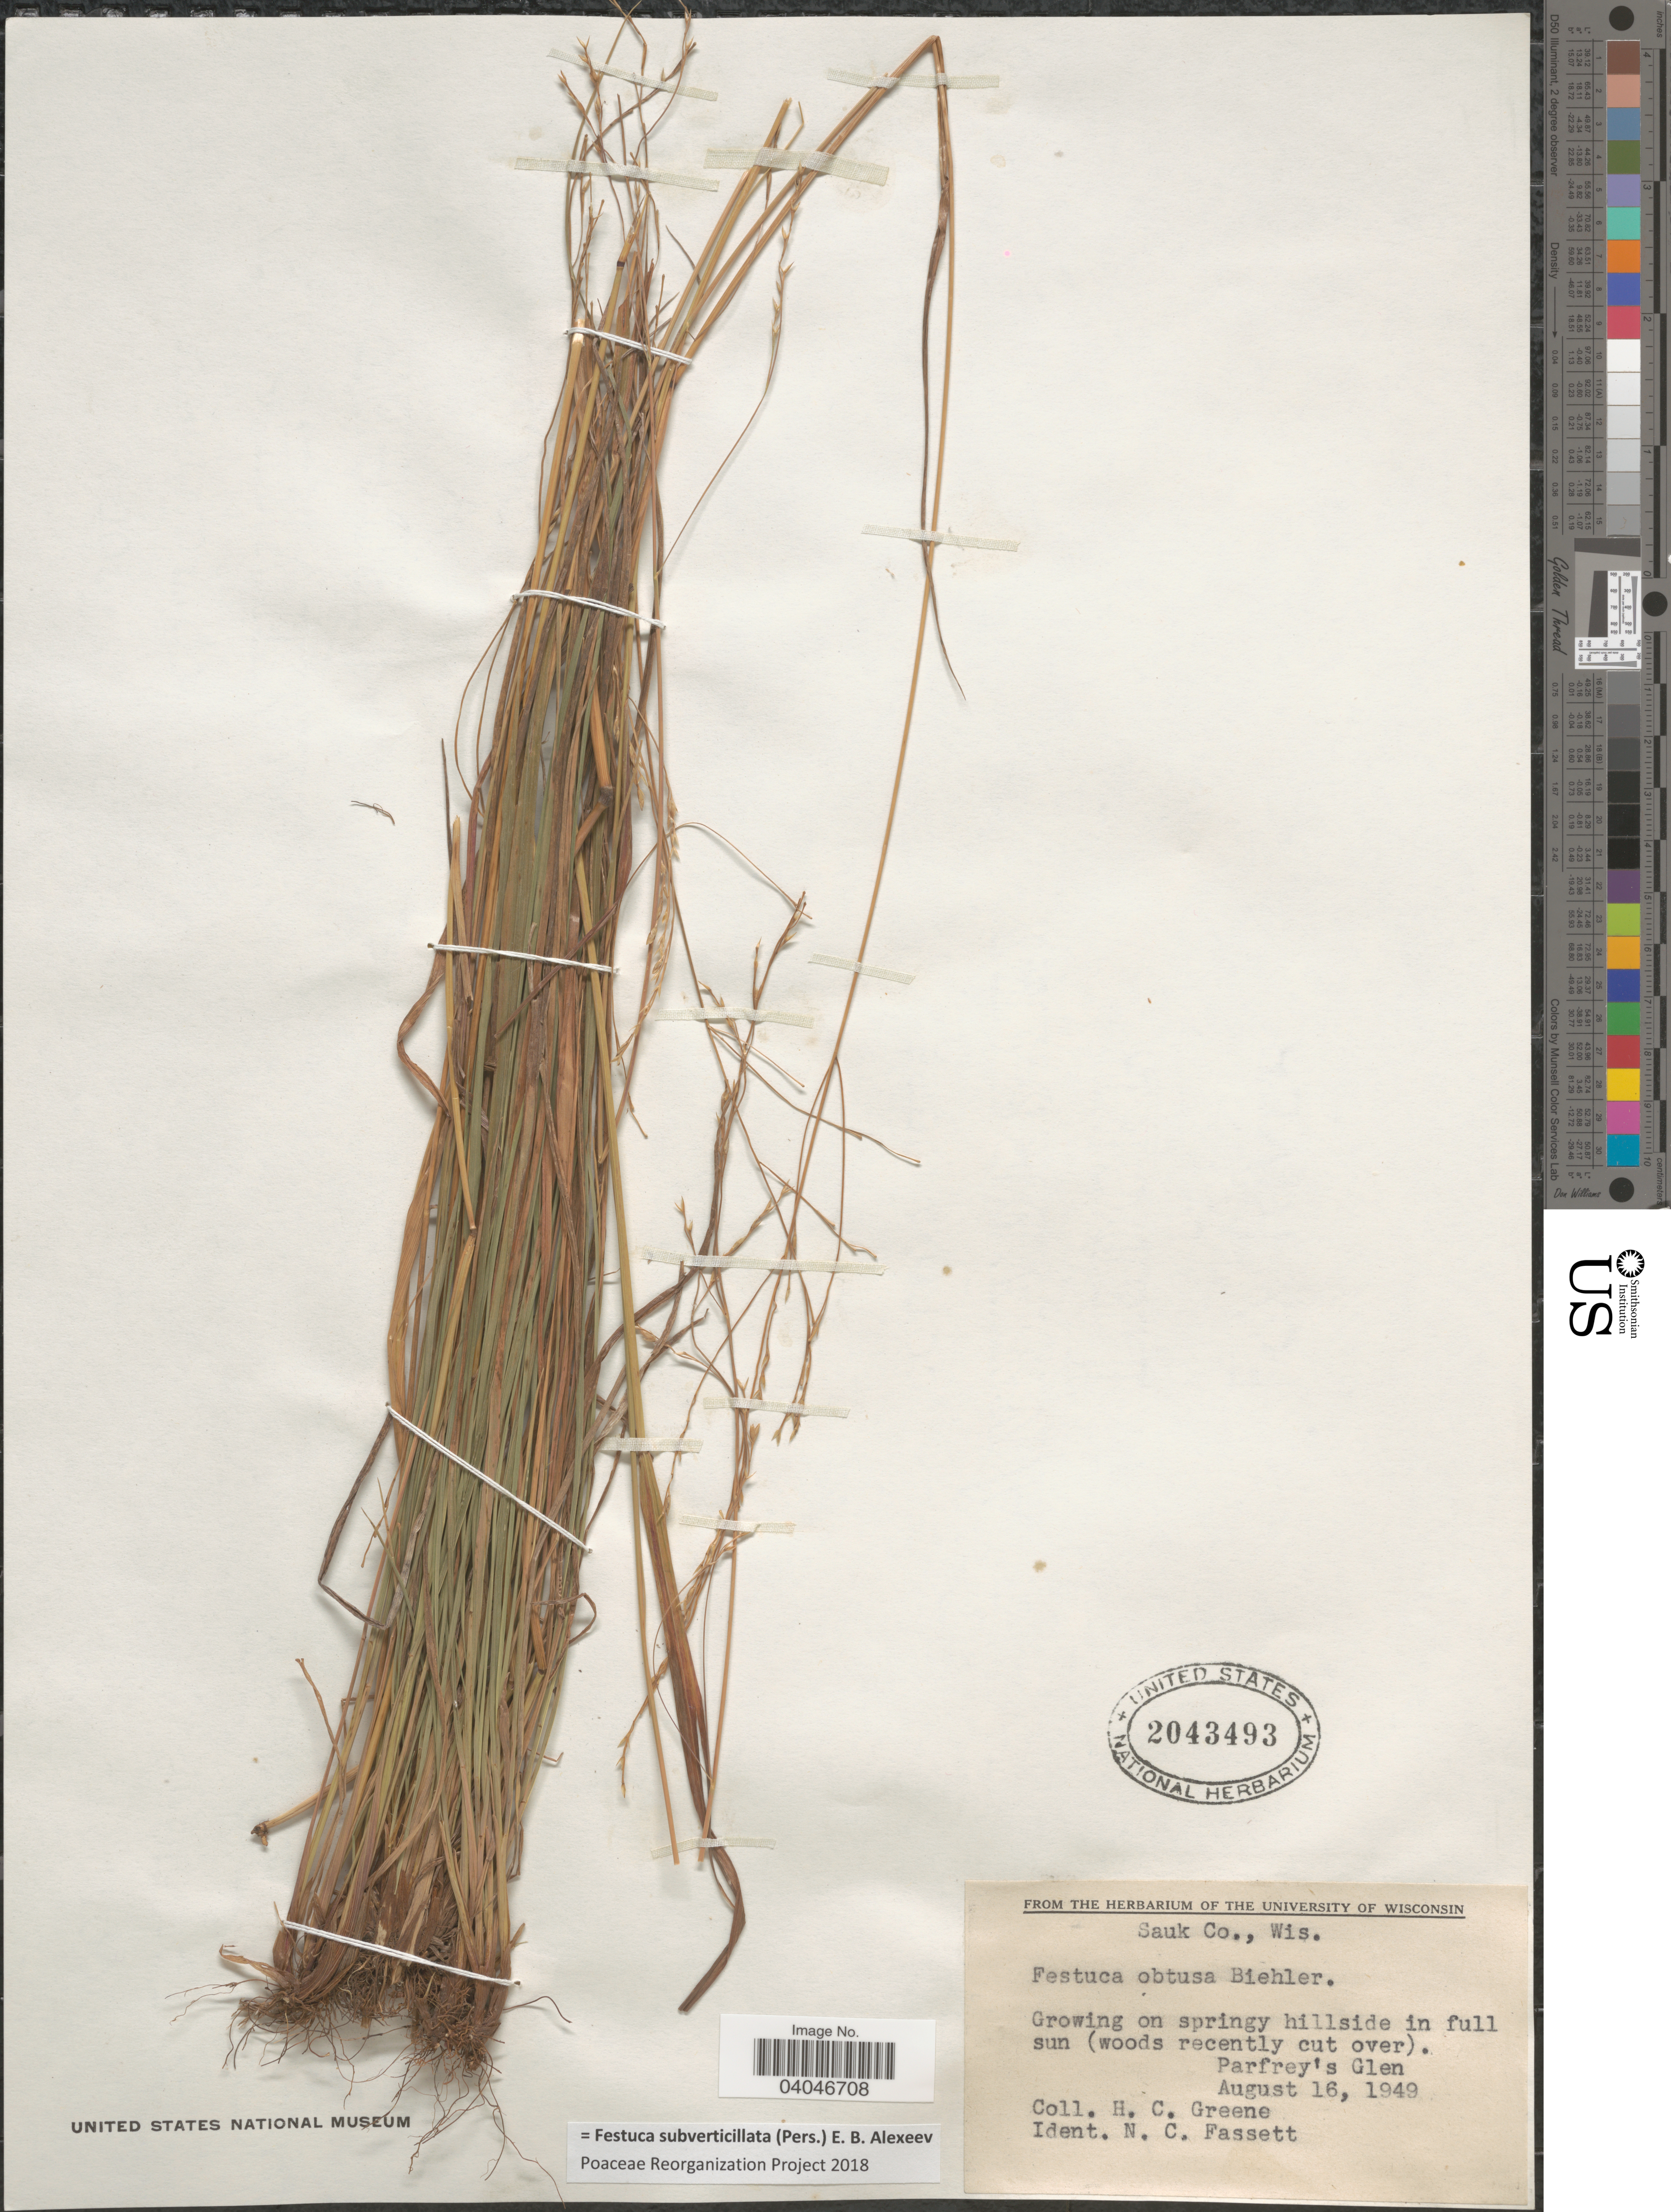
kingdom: Plantae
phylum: Tracheophyta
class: Liliopsida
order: Poales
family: Poaceae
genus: Festuca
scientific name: Festuca subverticillata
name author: (Pers.) E.B. Alexeev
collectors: H. C. Greene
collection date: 1949-08-16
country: United States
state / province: Wisconsin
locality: Sauk Co. Parfrey's Glen.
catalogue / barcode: US 2043493